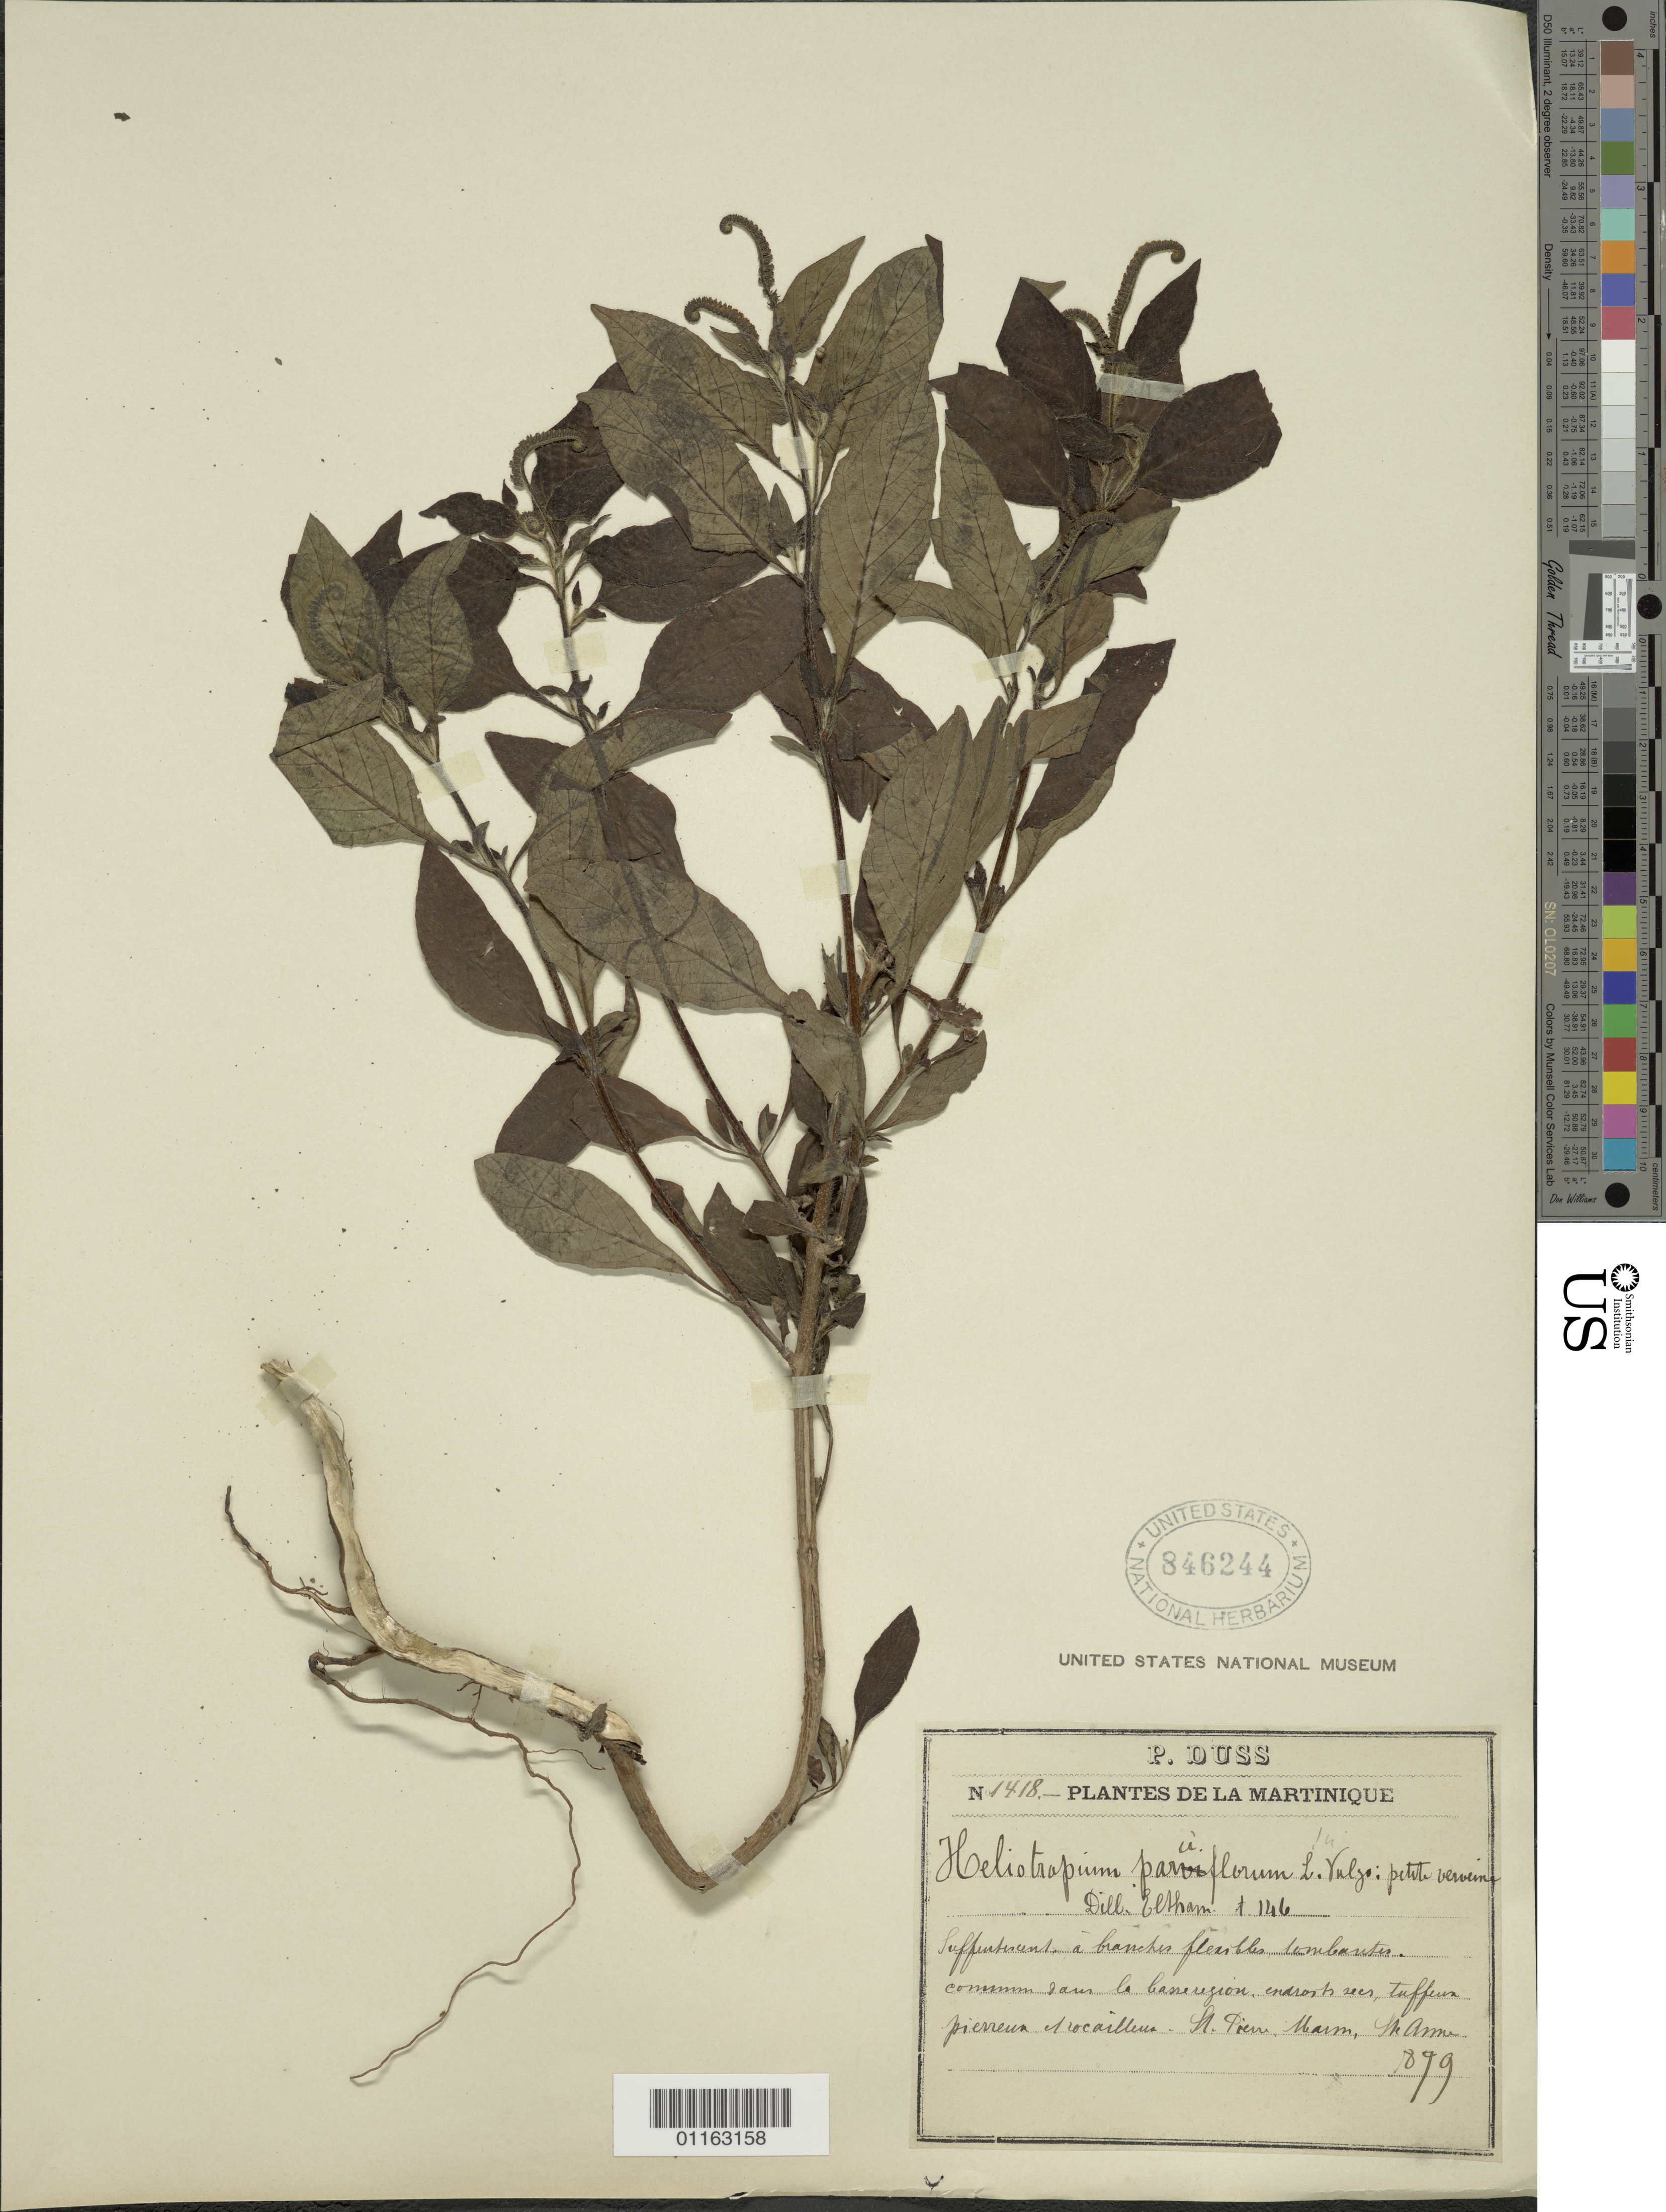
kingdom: Plantae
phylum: Tracheophyta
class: Magnoliopsida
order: Boraginales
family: Heliotropiaceae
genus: Heliotropium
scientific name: Heliotropium parviflorum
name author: L.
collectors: Père Duss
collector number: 1418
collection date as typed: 1899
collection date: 1899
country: Martinique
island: Martinique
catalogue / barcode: US 846244